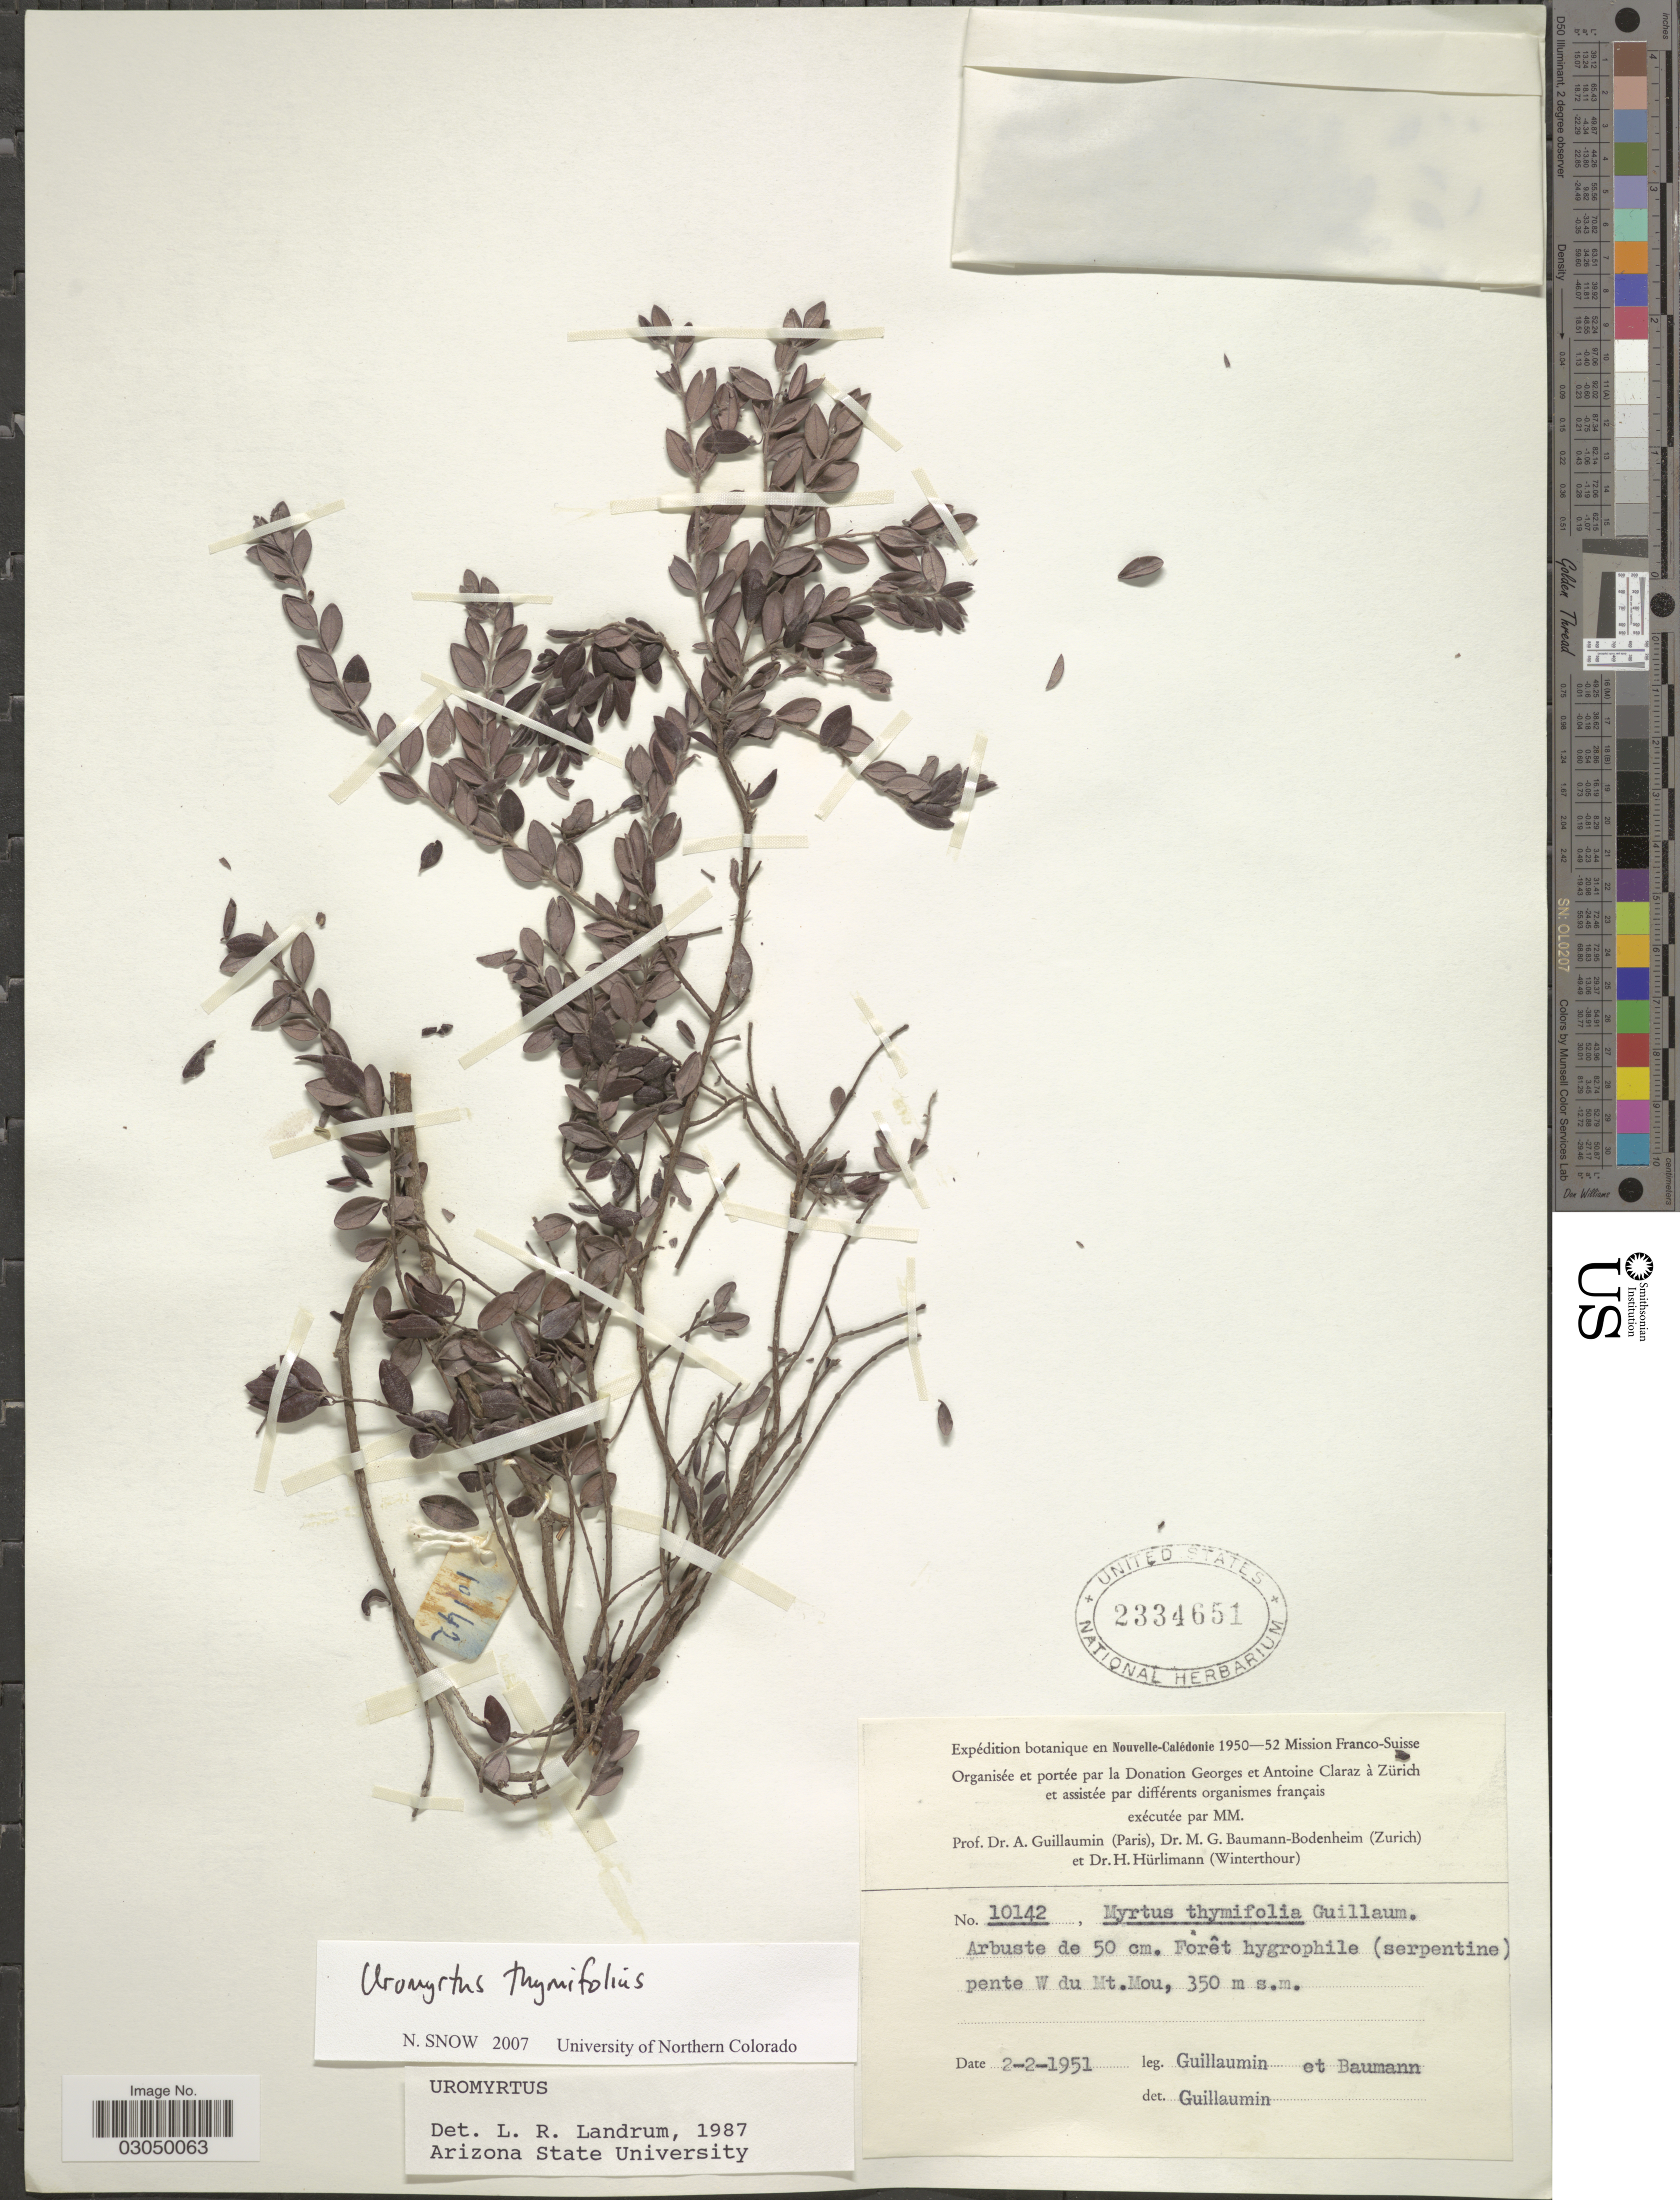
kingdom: Plantae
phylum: Tracheophyta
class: Magnoliopsida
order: Myrtales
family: Myrtaceae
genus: Uromyrtus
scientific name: Uromyrtus thymifolia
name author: (Planch. ex Guillaumin) Burret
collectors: A. Guillaumin & M. G. Baumann-Bodenheim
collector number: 10142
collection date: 1951-02-02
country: New Caledonia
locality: En Nouvelle-Calédonie. Forêt hygrophile (serpentine) pente W du Mt. Mou.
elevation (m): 350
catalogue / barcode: US 2334651